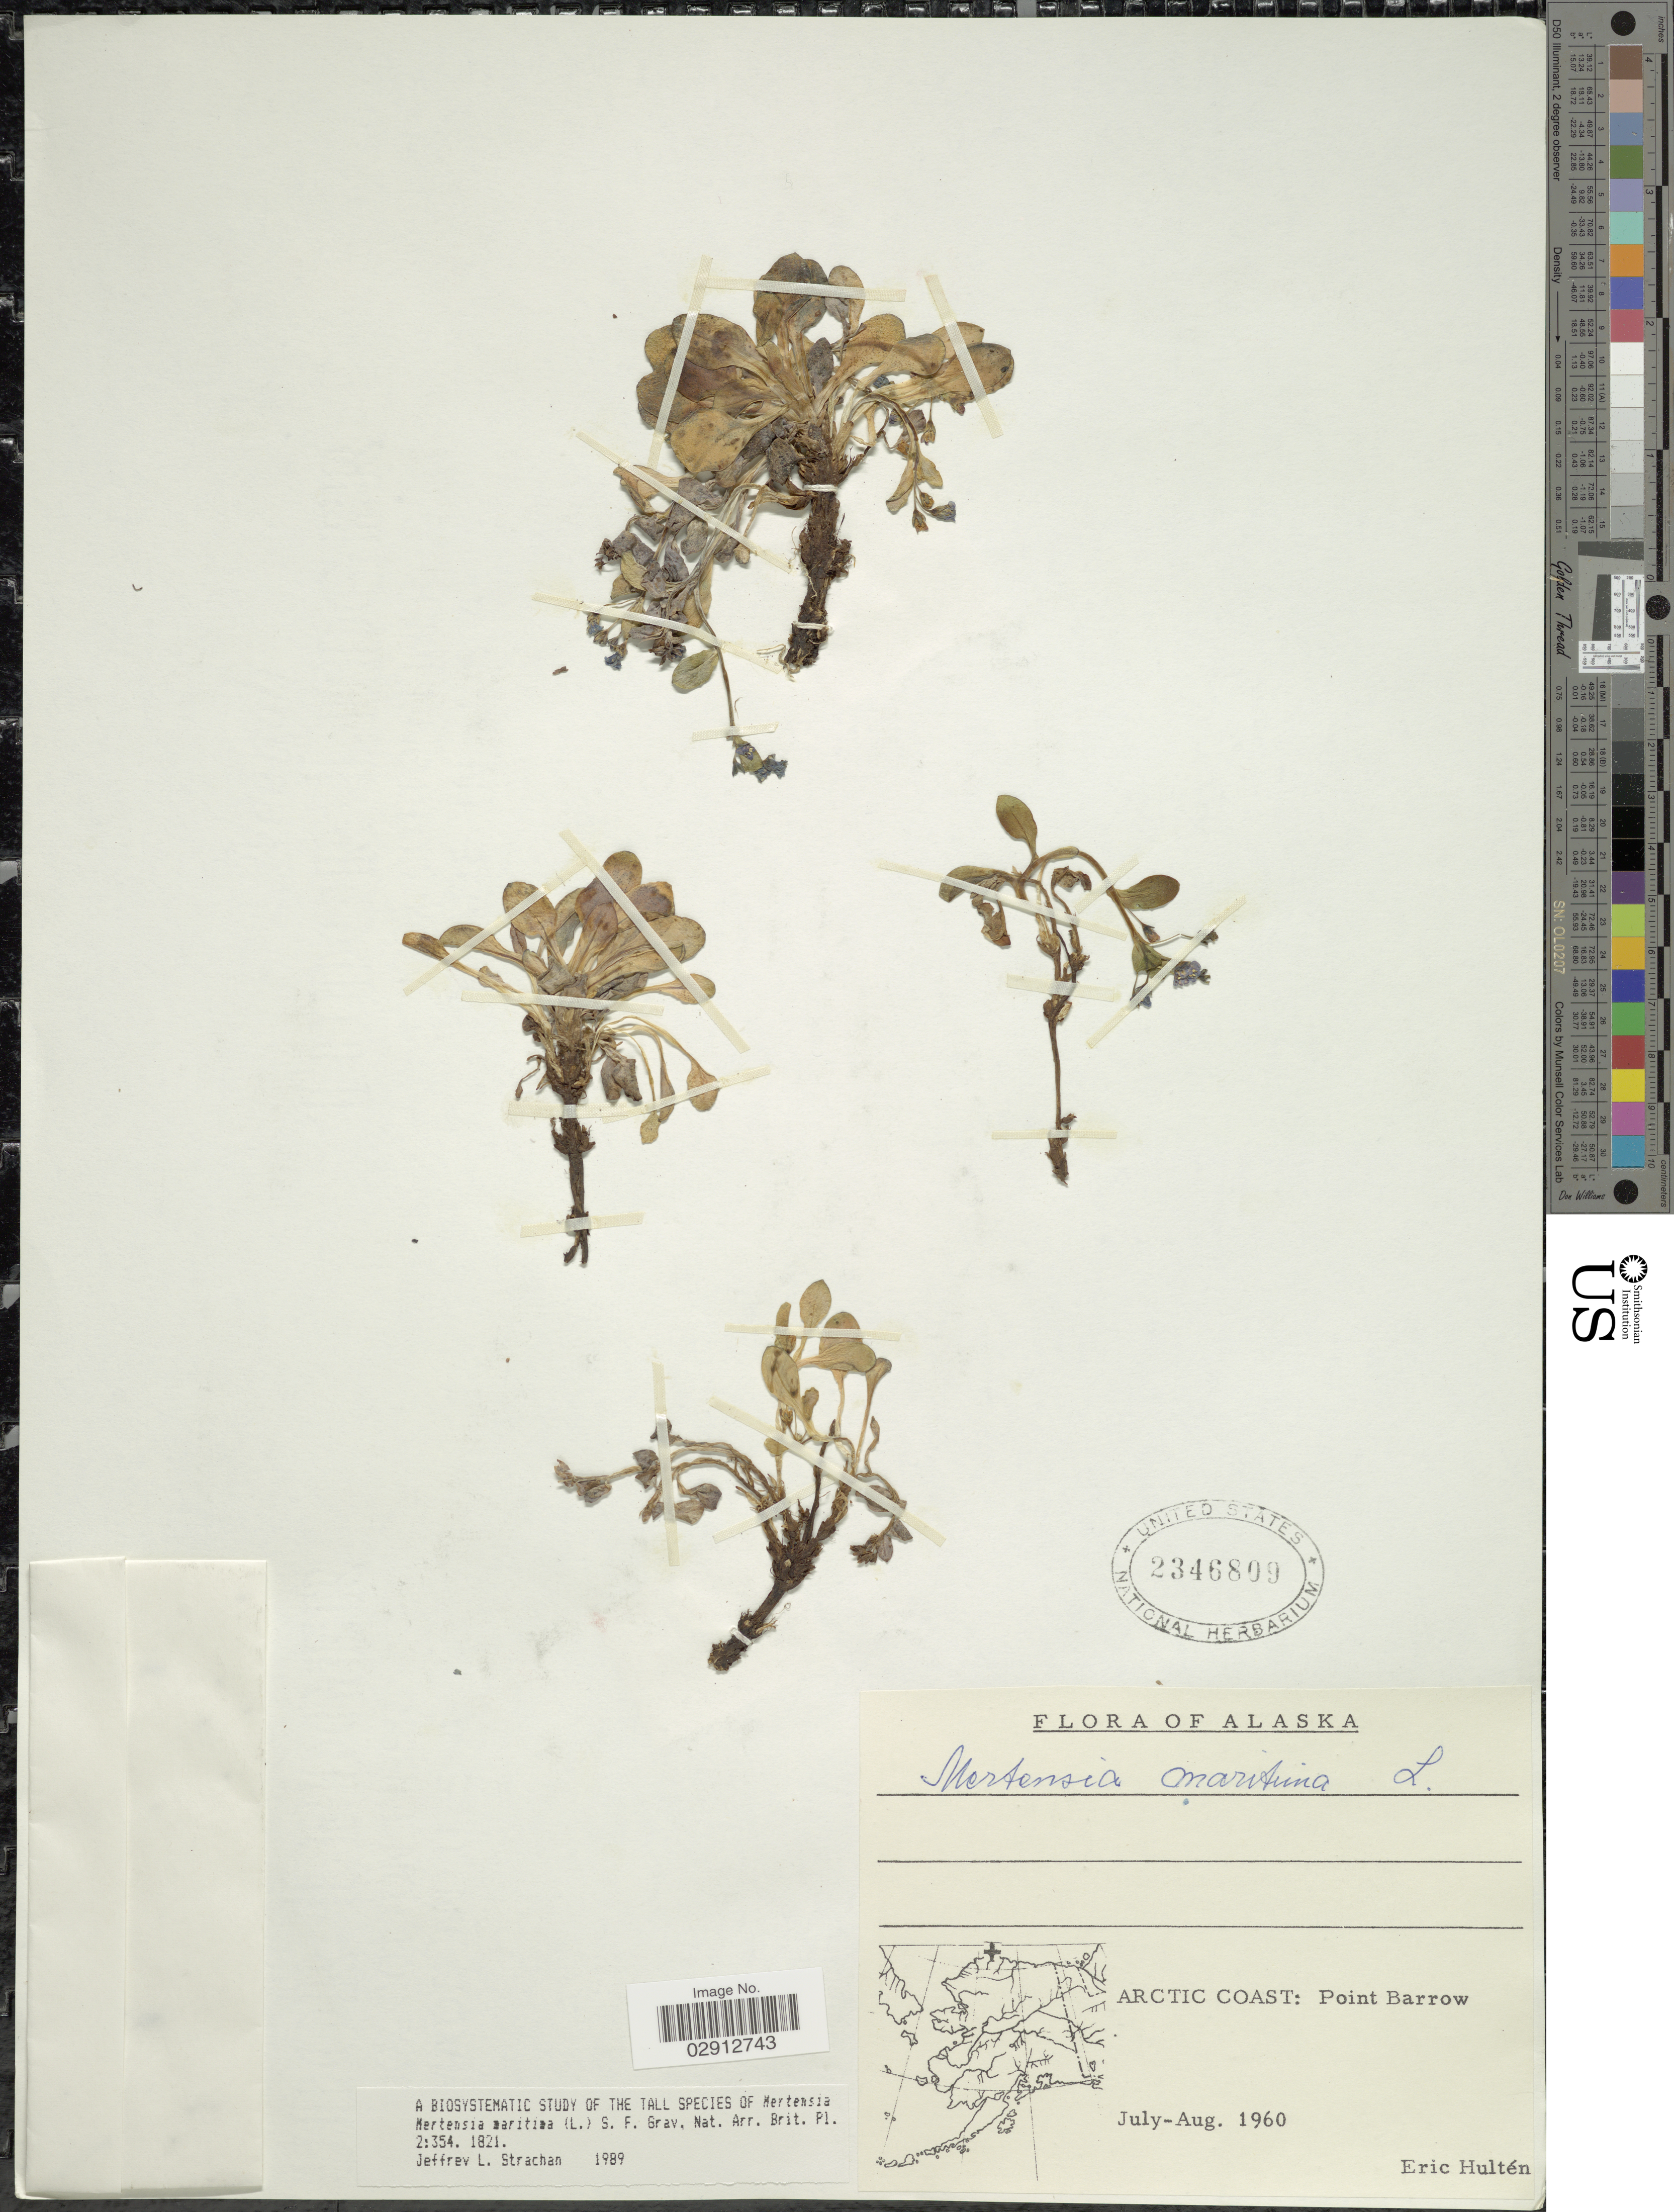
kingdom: Plantae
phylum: Tracheophyta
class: Magnoliopsida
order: Boraginales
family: Boraginaceae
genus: Mertensia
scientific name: Mertensia maritima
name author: (L.) S.F. Gray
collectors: E. G. Hultén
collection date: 1960-07/1960-08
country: United States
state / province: Alaska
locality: Arctic Coast: Point Barrow.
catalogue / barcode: US 2346809